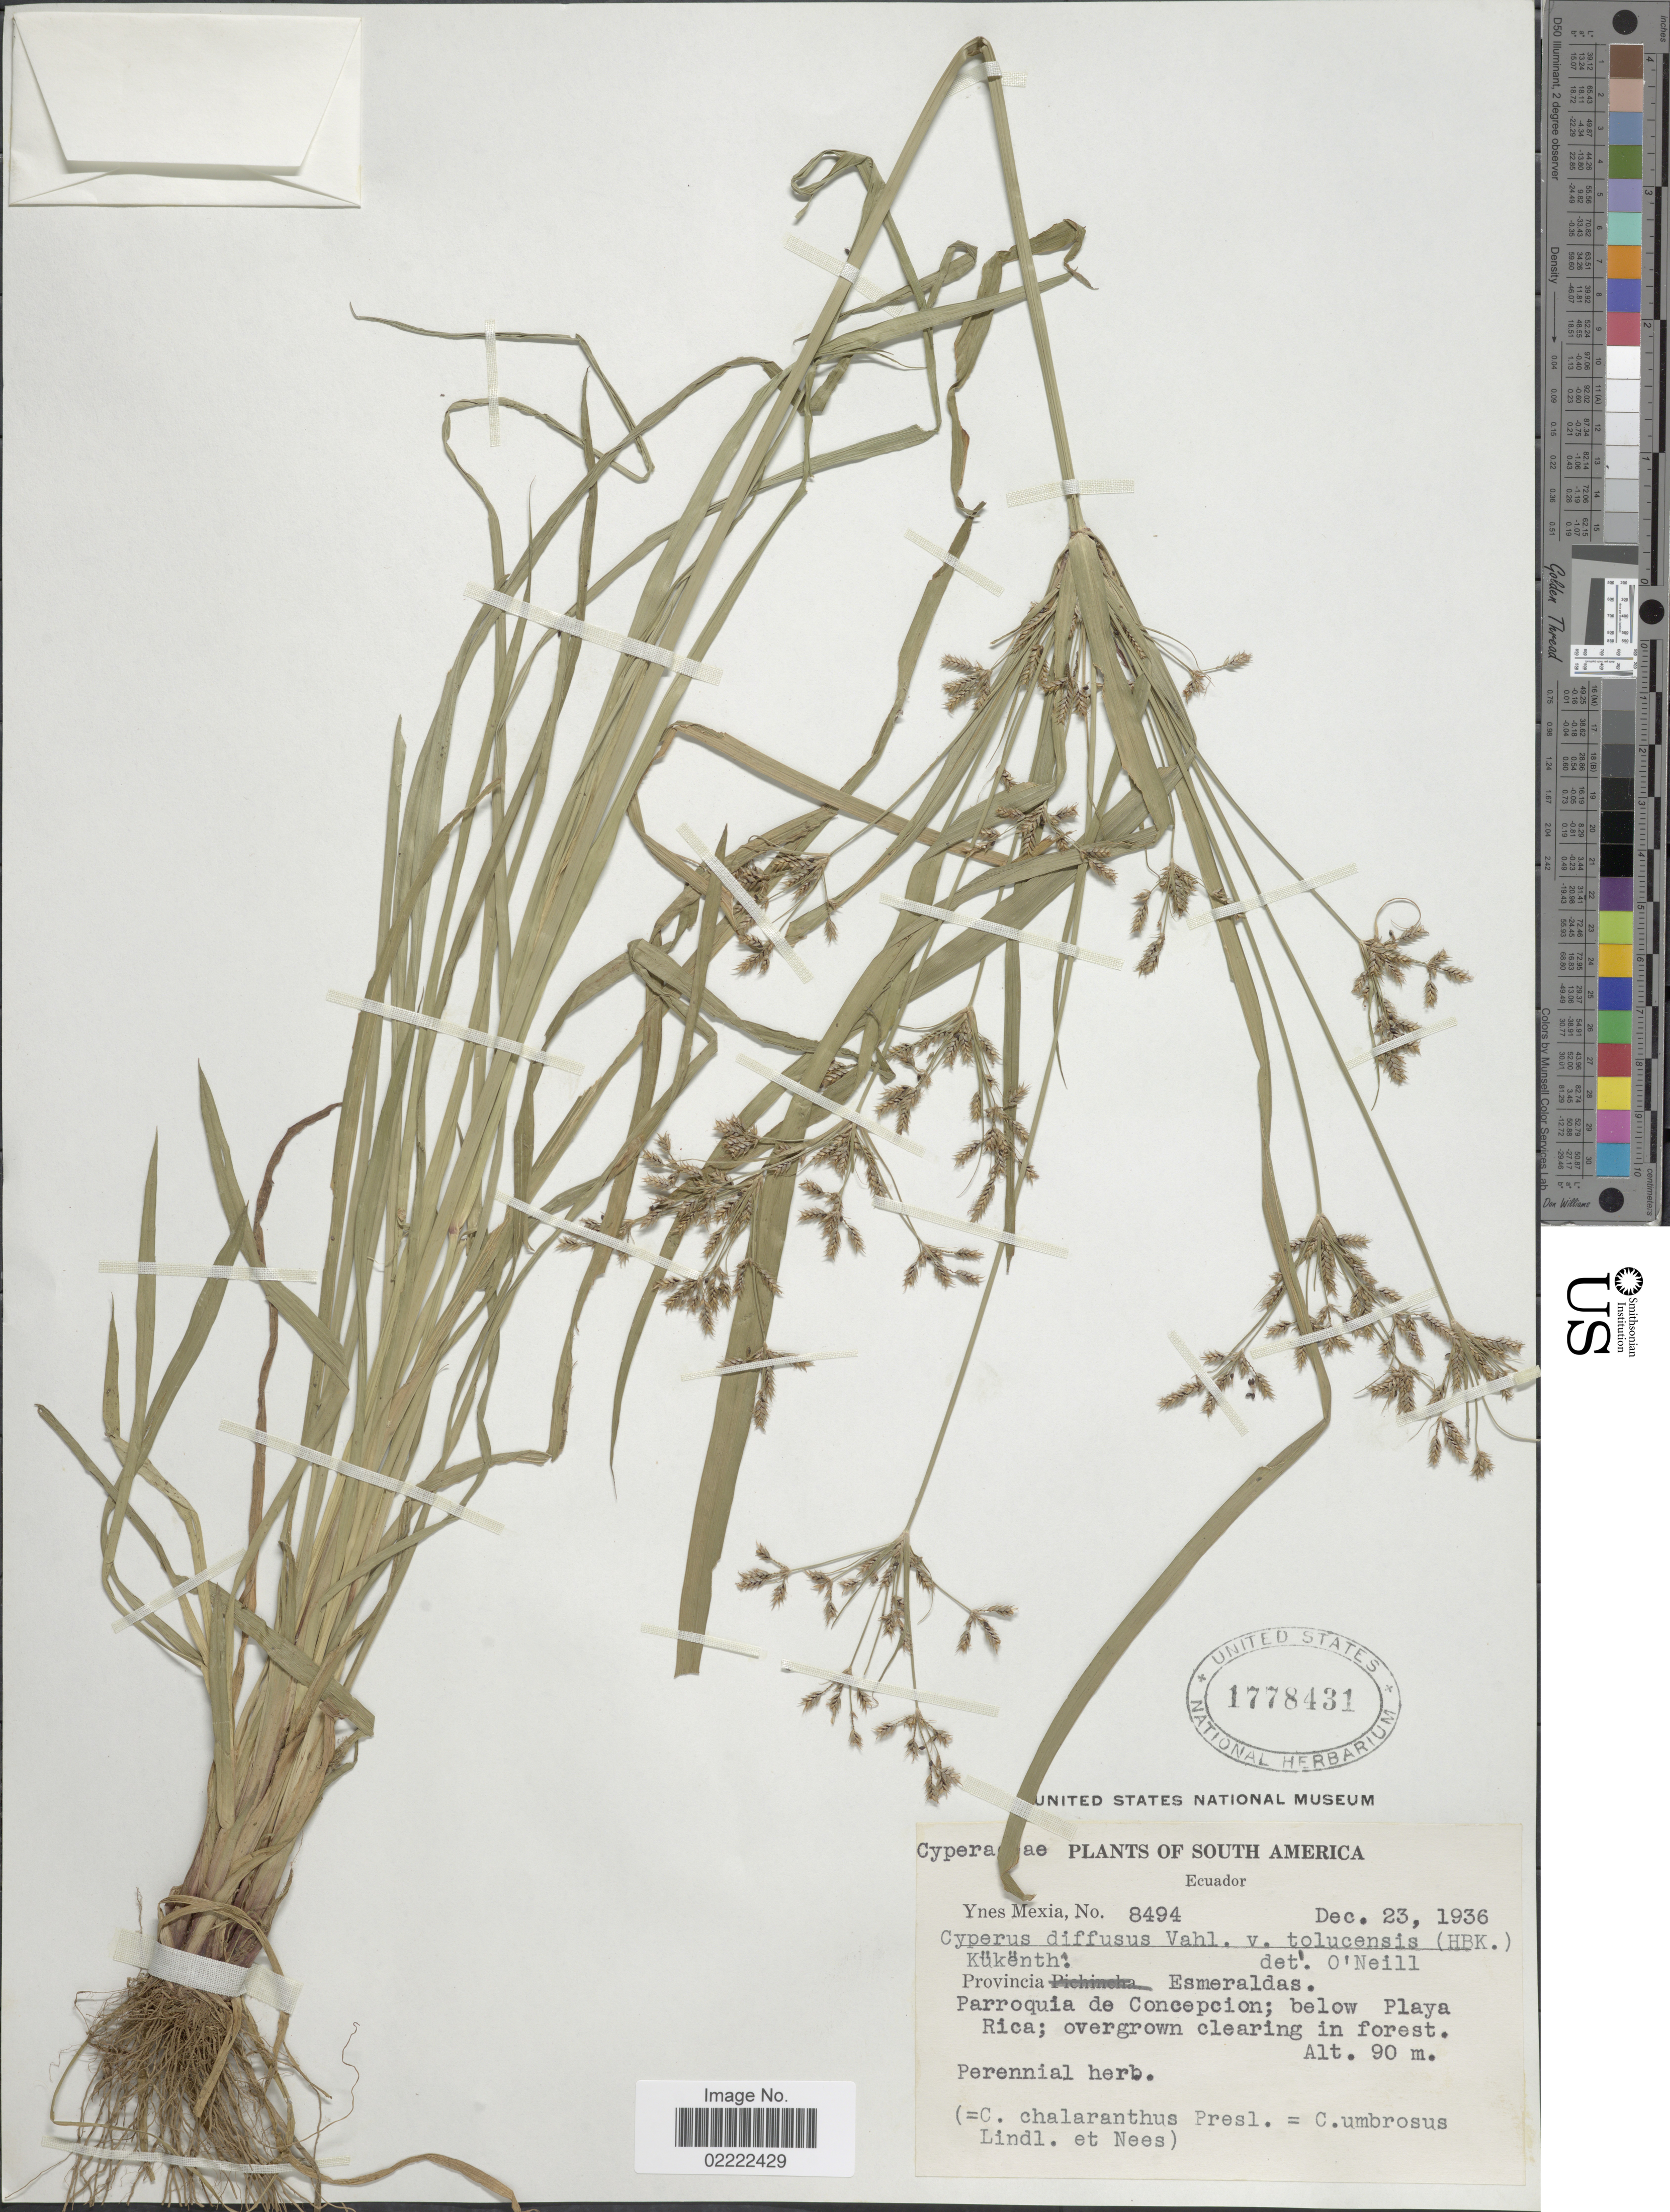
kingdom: Plantae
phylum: Tracheophyta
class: Liliopsida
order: Poales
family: Cyperaceae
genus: Cyperus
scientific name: Cyperus laxus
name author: Lam.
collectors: Y. Mexia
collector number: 8494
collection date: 1936-12-23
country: Ecuador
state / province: Esmeraldas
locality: Provincia Esmeraldas. Parroquia de Concepcion; below Playa Rica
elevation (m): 90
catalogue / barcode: US 1778431